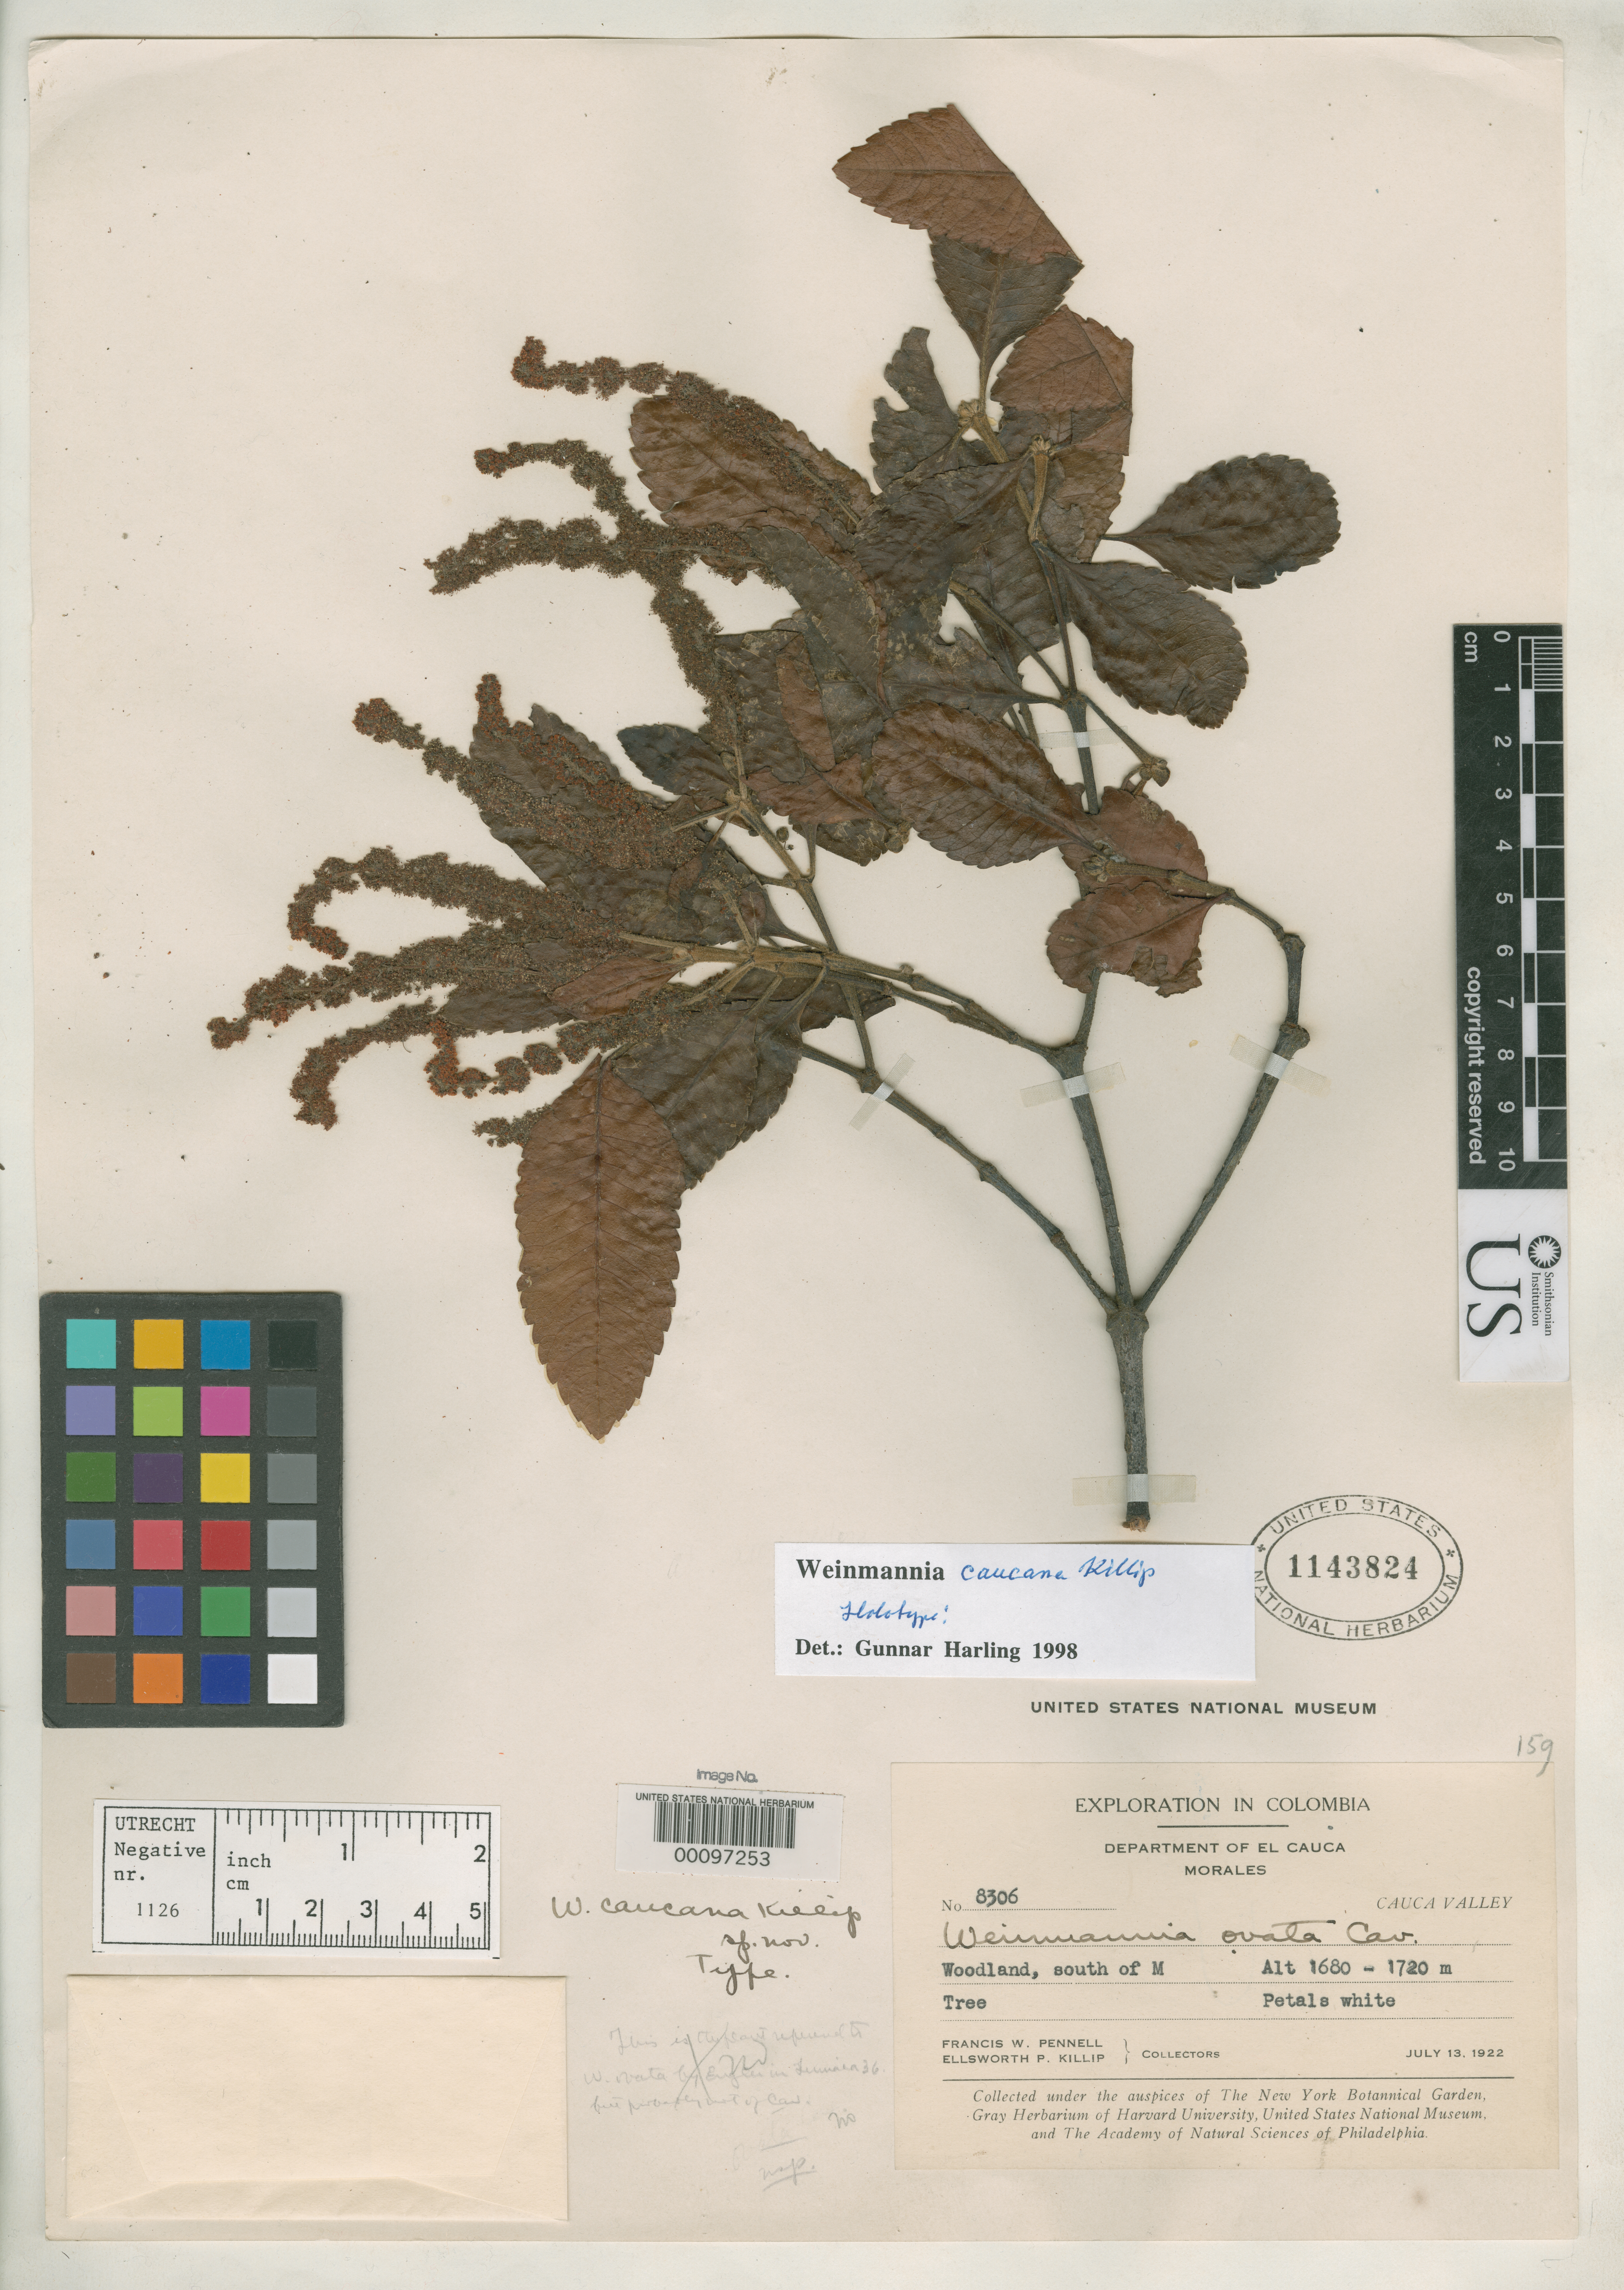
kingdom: Plantae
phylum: Tracheophyta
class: Magnoliopsida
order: Oxalidales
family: Cunoniaceae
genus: Weinmannia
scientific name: Weinmannia caucana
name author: Killip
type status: Holotype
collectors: F. W. Pennell & E. P. Killip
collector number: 8306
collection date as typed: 13 Jul 1922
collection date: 1922-07-13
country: Colombia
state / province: Cauca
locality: S of Morelos, Cauca Valley.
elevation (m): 1680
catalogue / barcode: US 1143824